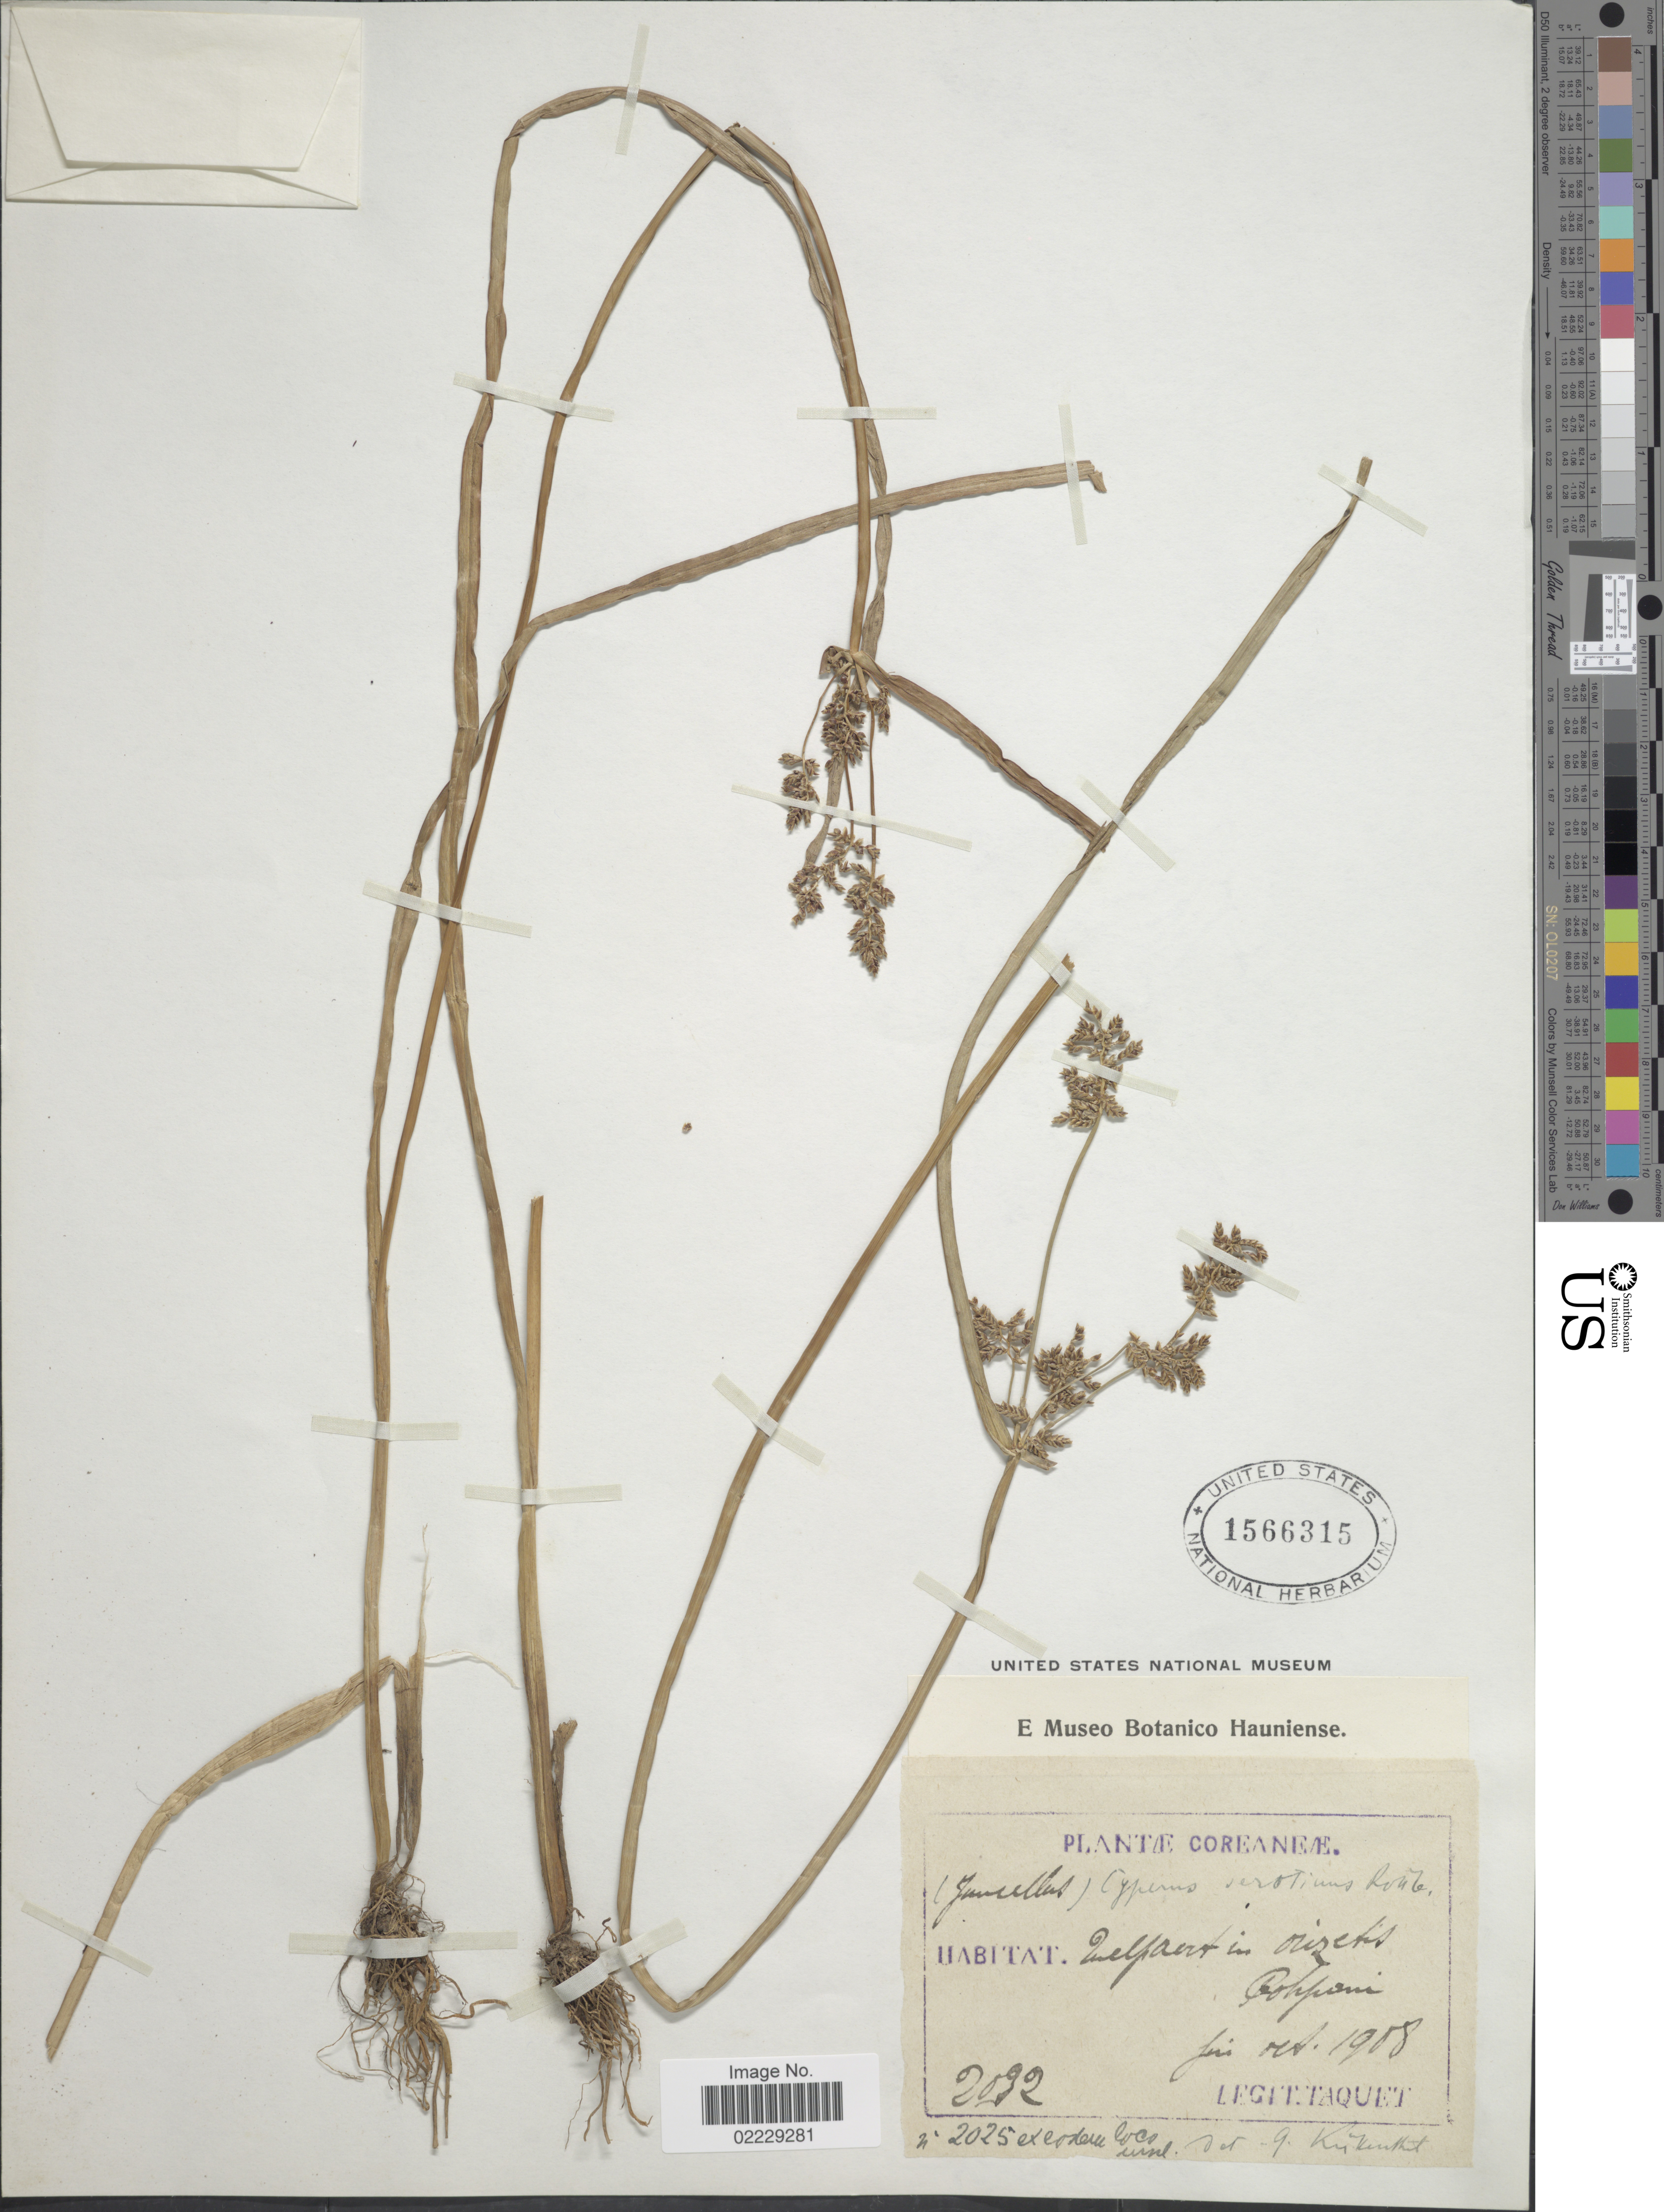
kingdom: Plantae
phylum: Tracheophyta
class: Liliopsida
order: Poales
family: Cyperaceae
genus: Cyperus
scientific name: Cyperus serotinus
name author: Rottb.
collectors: Taquet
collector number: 2032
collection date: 1908-07/1908-10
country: South Korea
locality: Coreaneae, Quelpart in orisetis Bohponi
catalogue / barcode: US 1566315